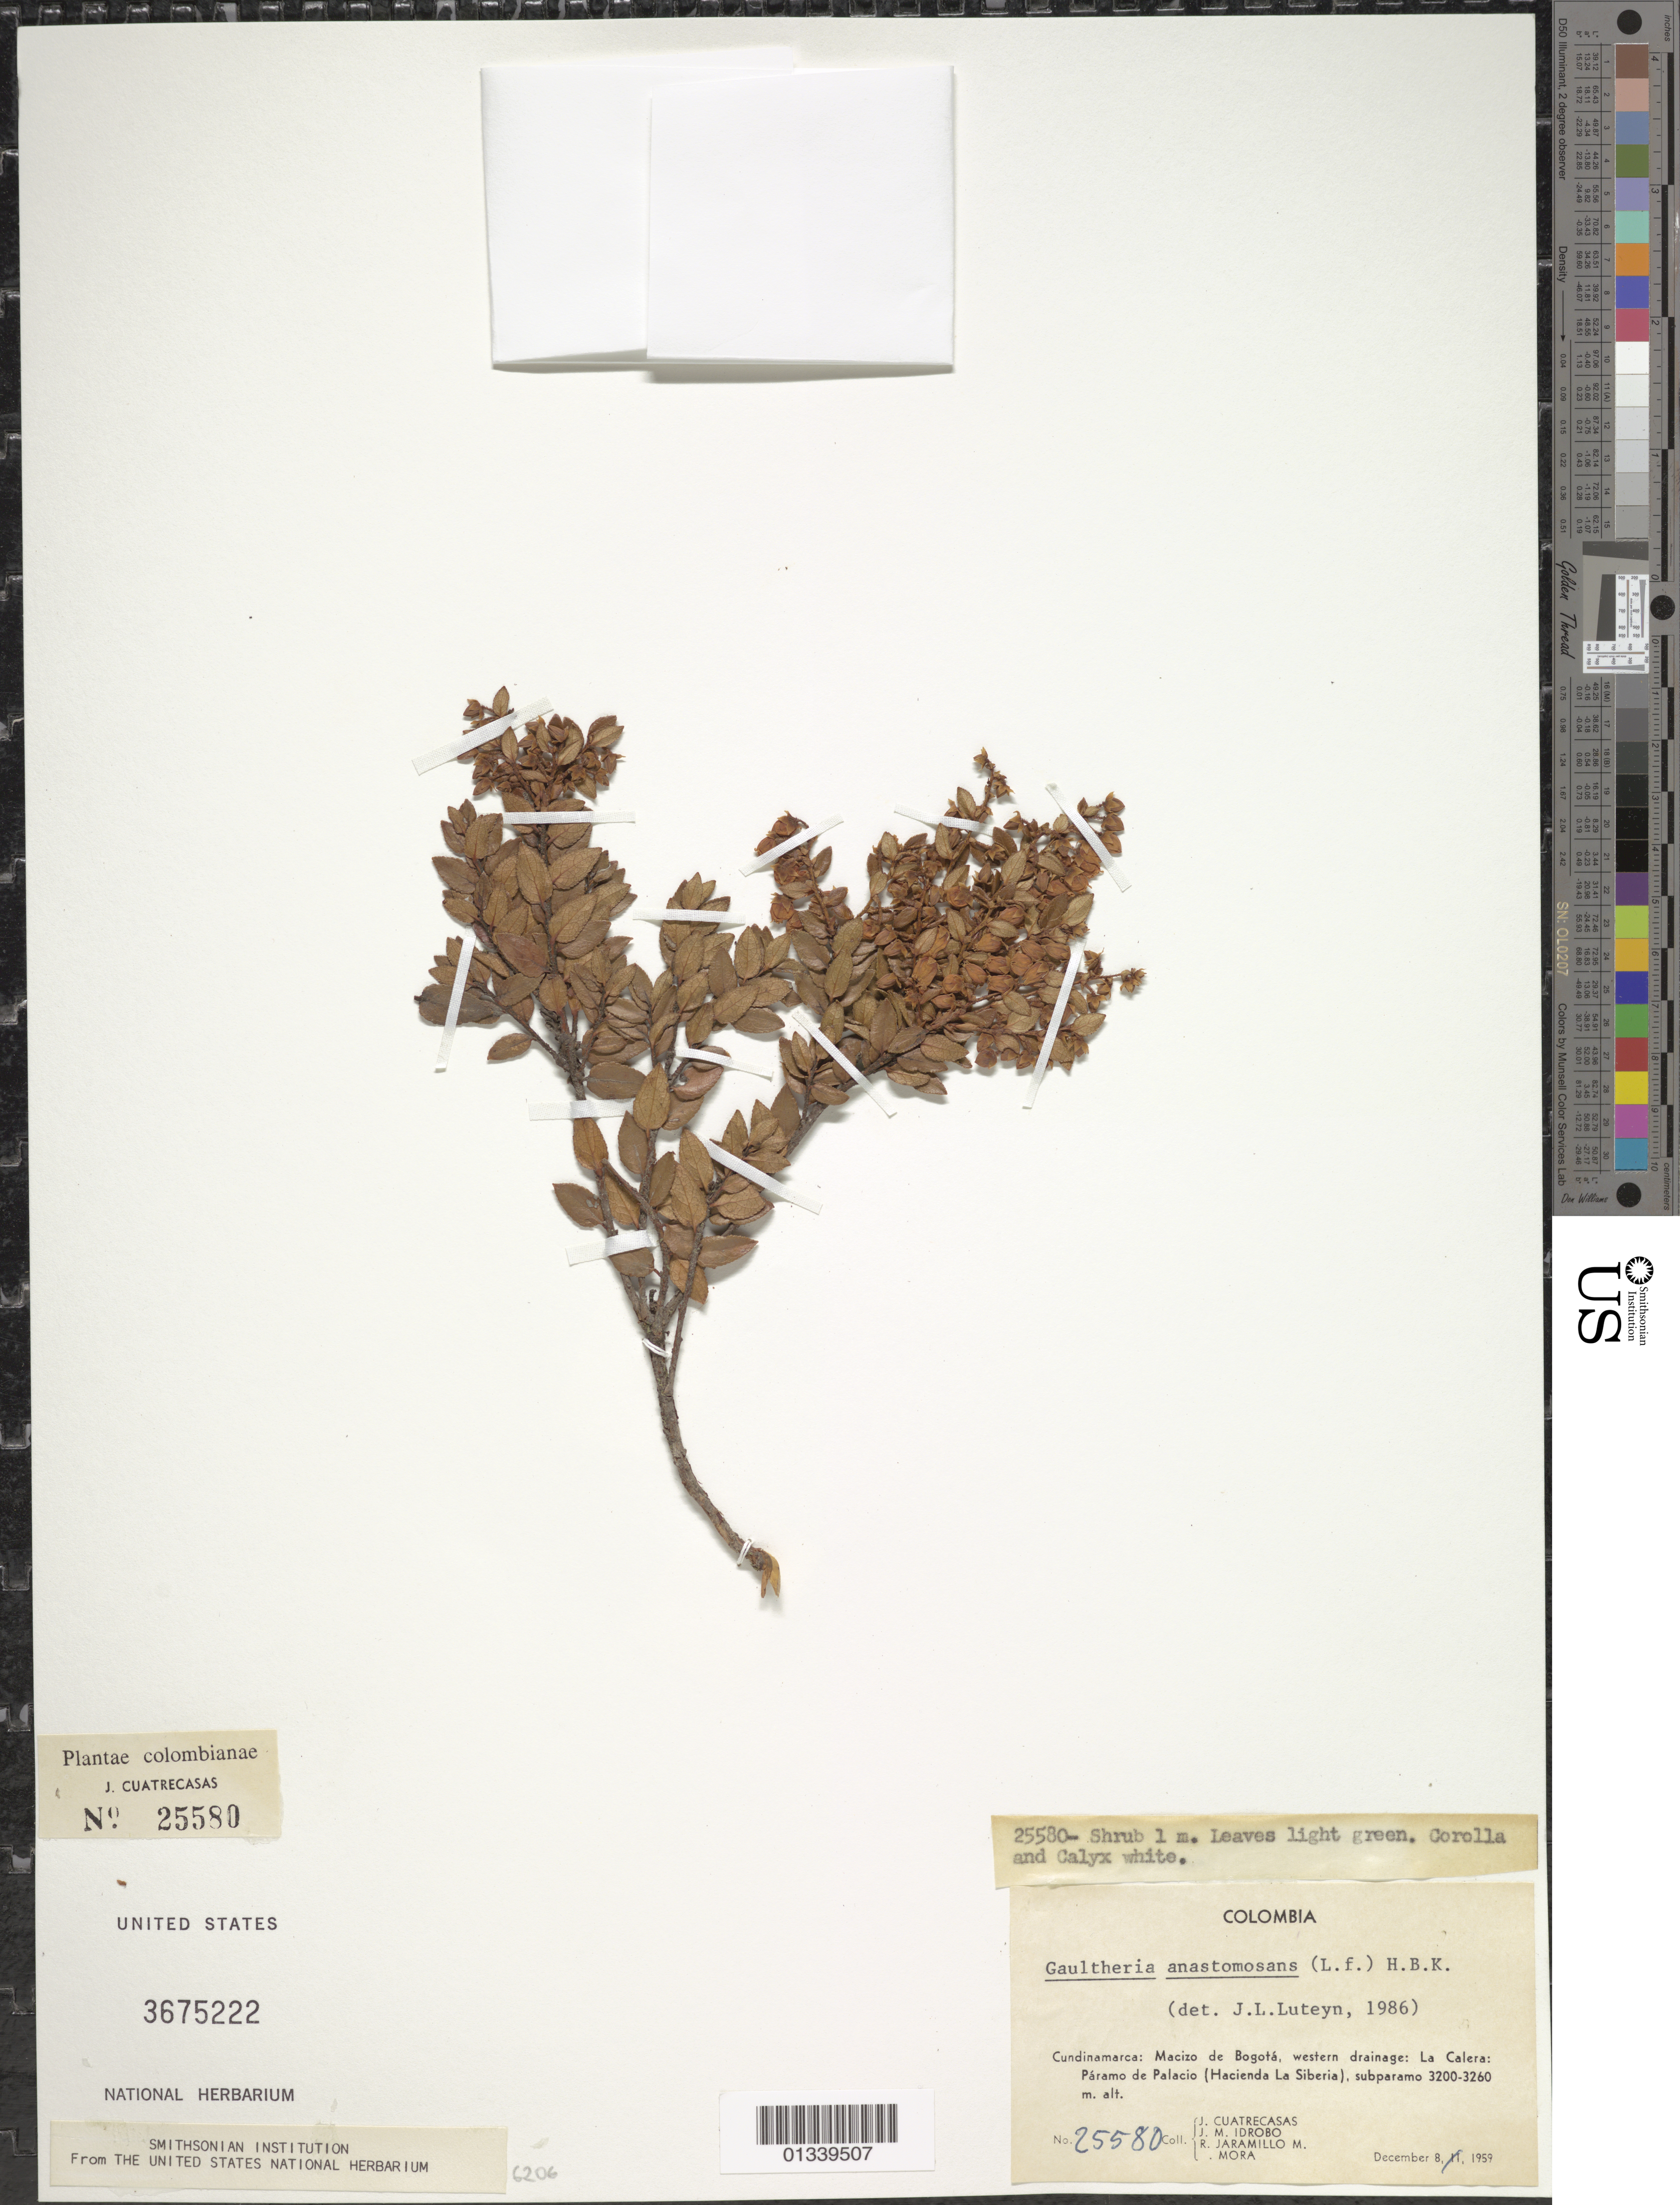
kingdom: Plantae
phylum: Tracheophyta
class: Magnoliopsida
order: Ericales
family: Ericaceae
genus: Gaultheria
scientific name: Gaultheria anastomosans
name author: (L. f.) Kunth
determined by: Luteyn, J. L.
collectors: J. Cuatrecasas, J. M. Idrobo, R. Jaramillo M. & L. E. Mora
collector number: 25580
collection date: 1959-12-08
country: Colombia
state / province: Cundinamarca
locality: Macizo de Bogota, western drainage: La Calera: Paramo de Palacio (Hacienda La Siberia)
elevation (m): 3200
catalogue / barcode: US 3675222